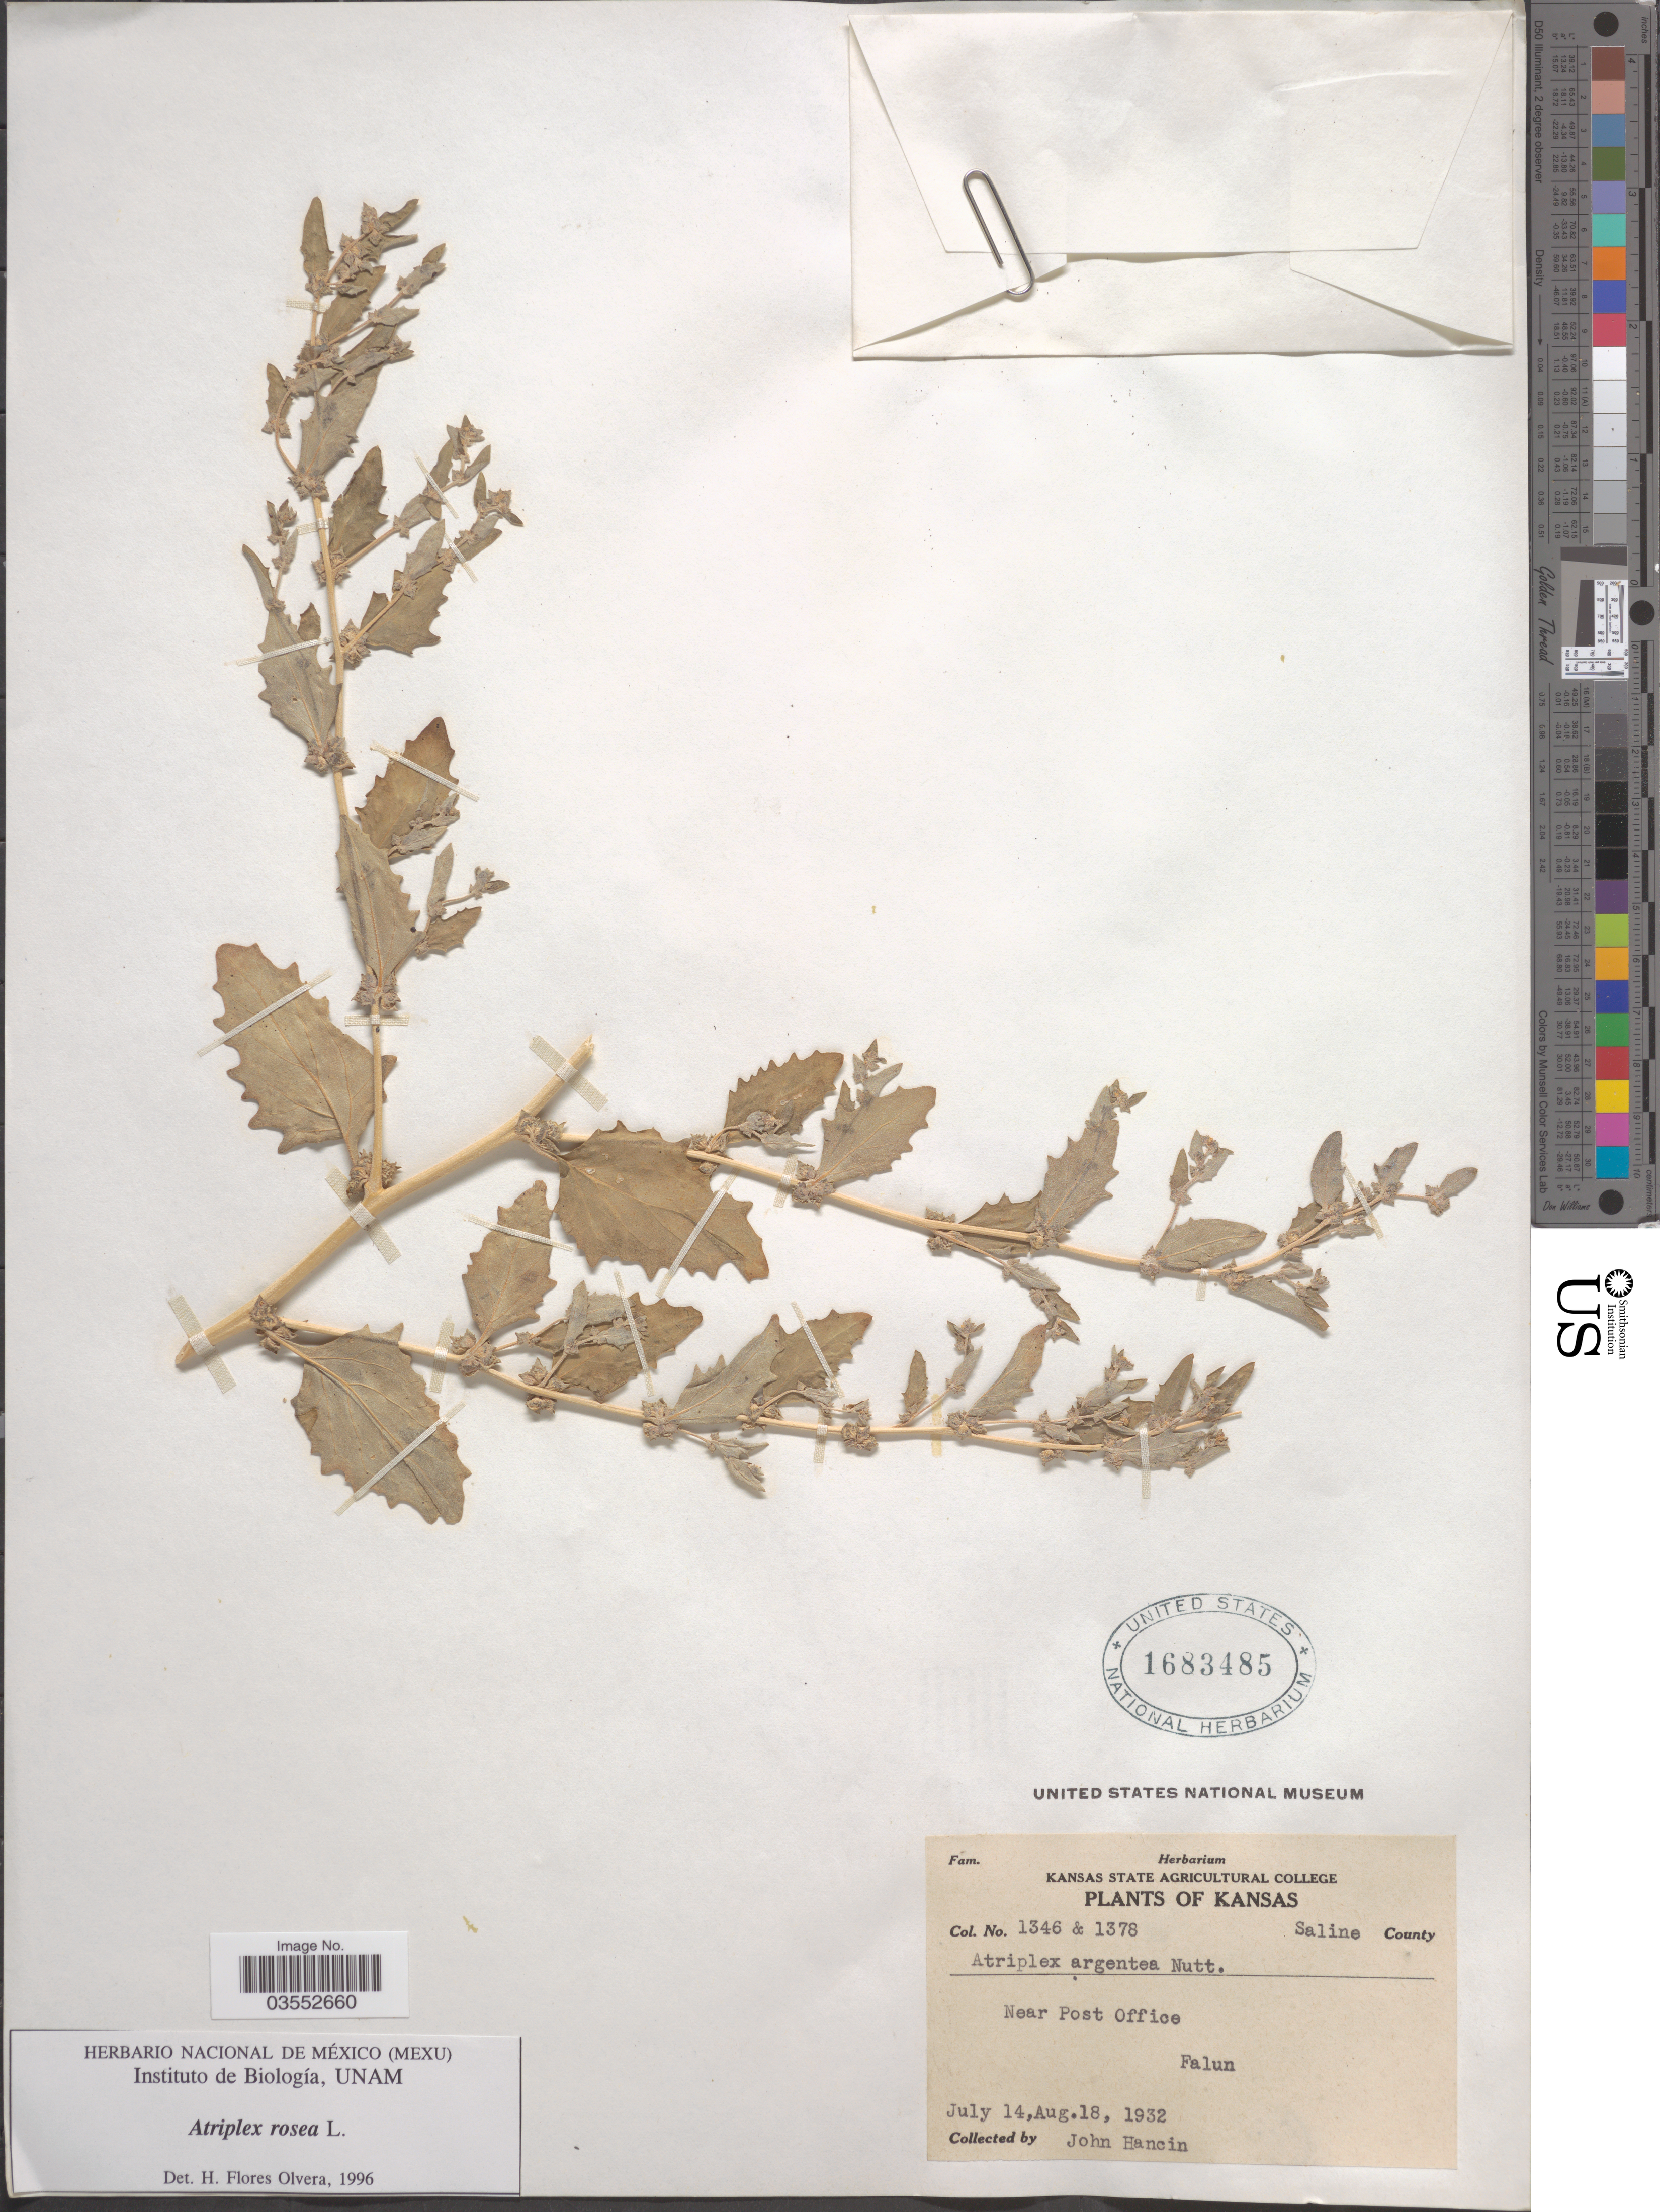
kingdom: Plantae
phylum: Tracheophyta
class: Magnoliopsida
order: Caryophyllales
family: Amaranthaceae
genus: Atriplex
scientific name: Atriplex rosea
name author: L.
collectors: J. Hancin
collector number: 1346/1378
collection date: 1932-07-14/1932-08-18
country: United States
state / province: Kansas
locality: Saline County. Near Post Office. Falun.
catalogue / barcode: US 1683485